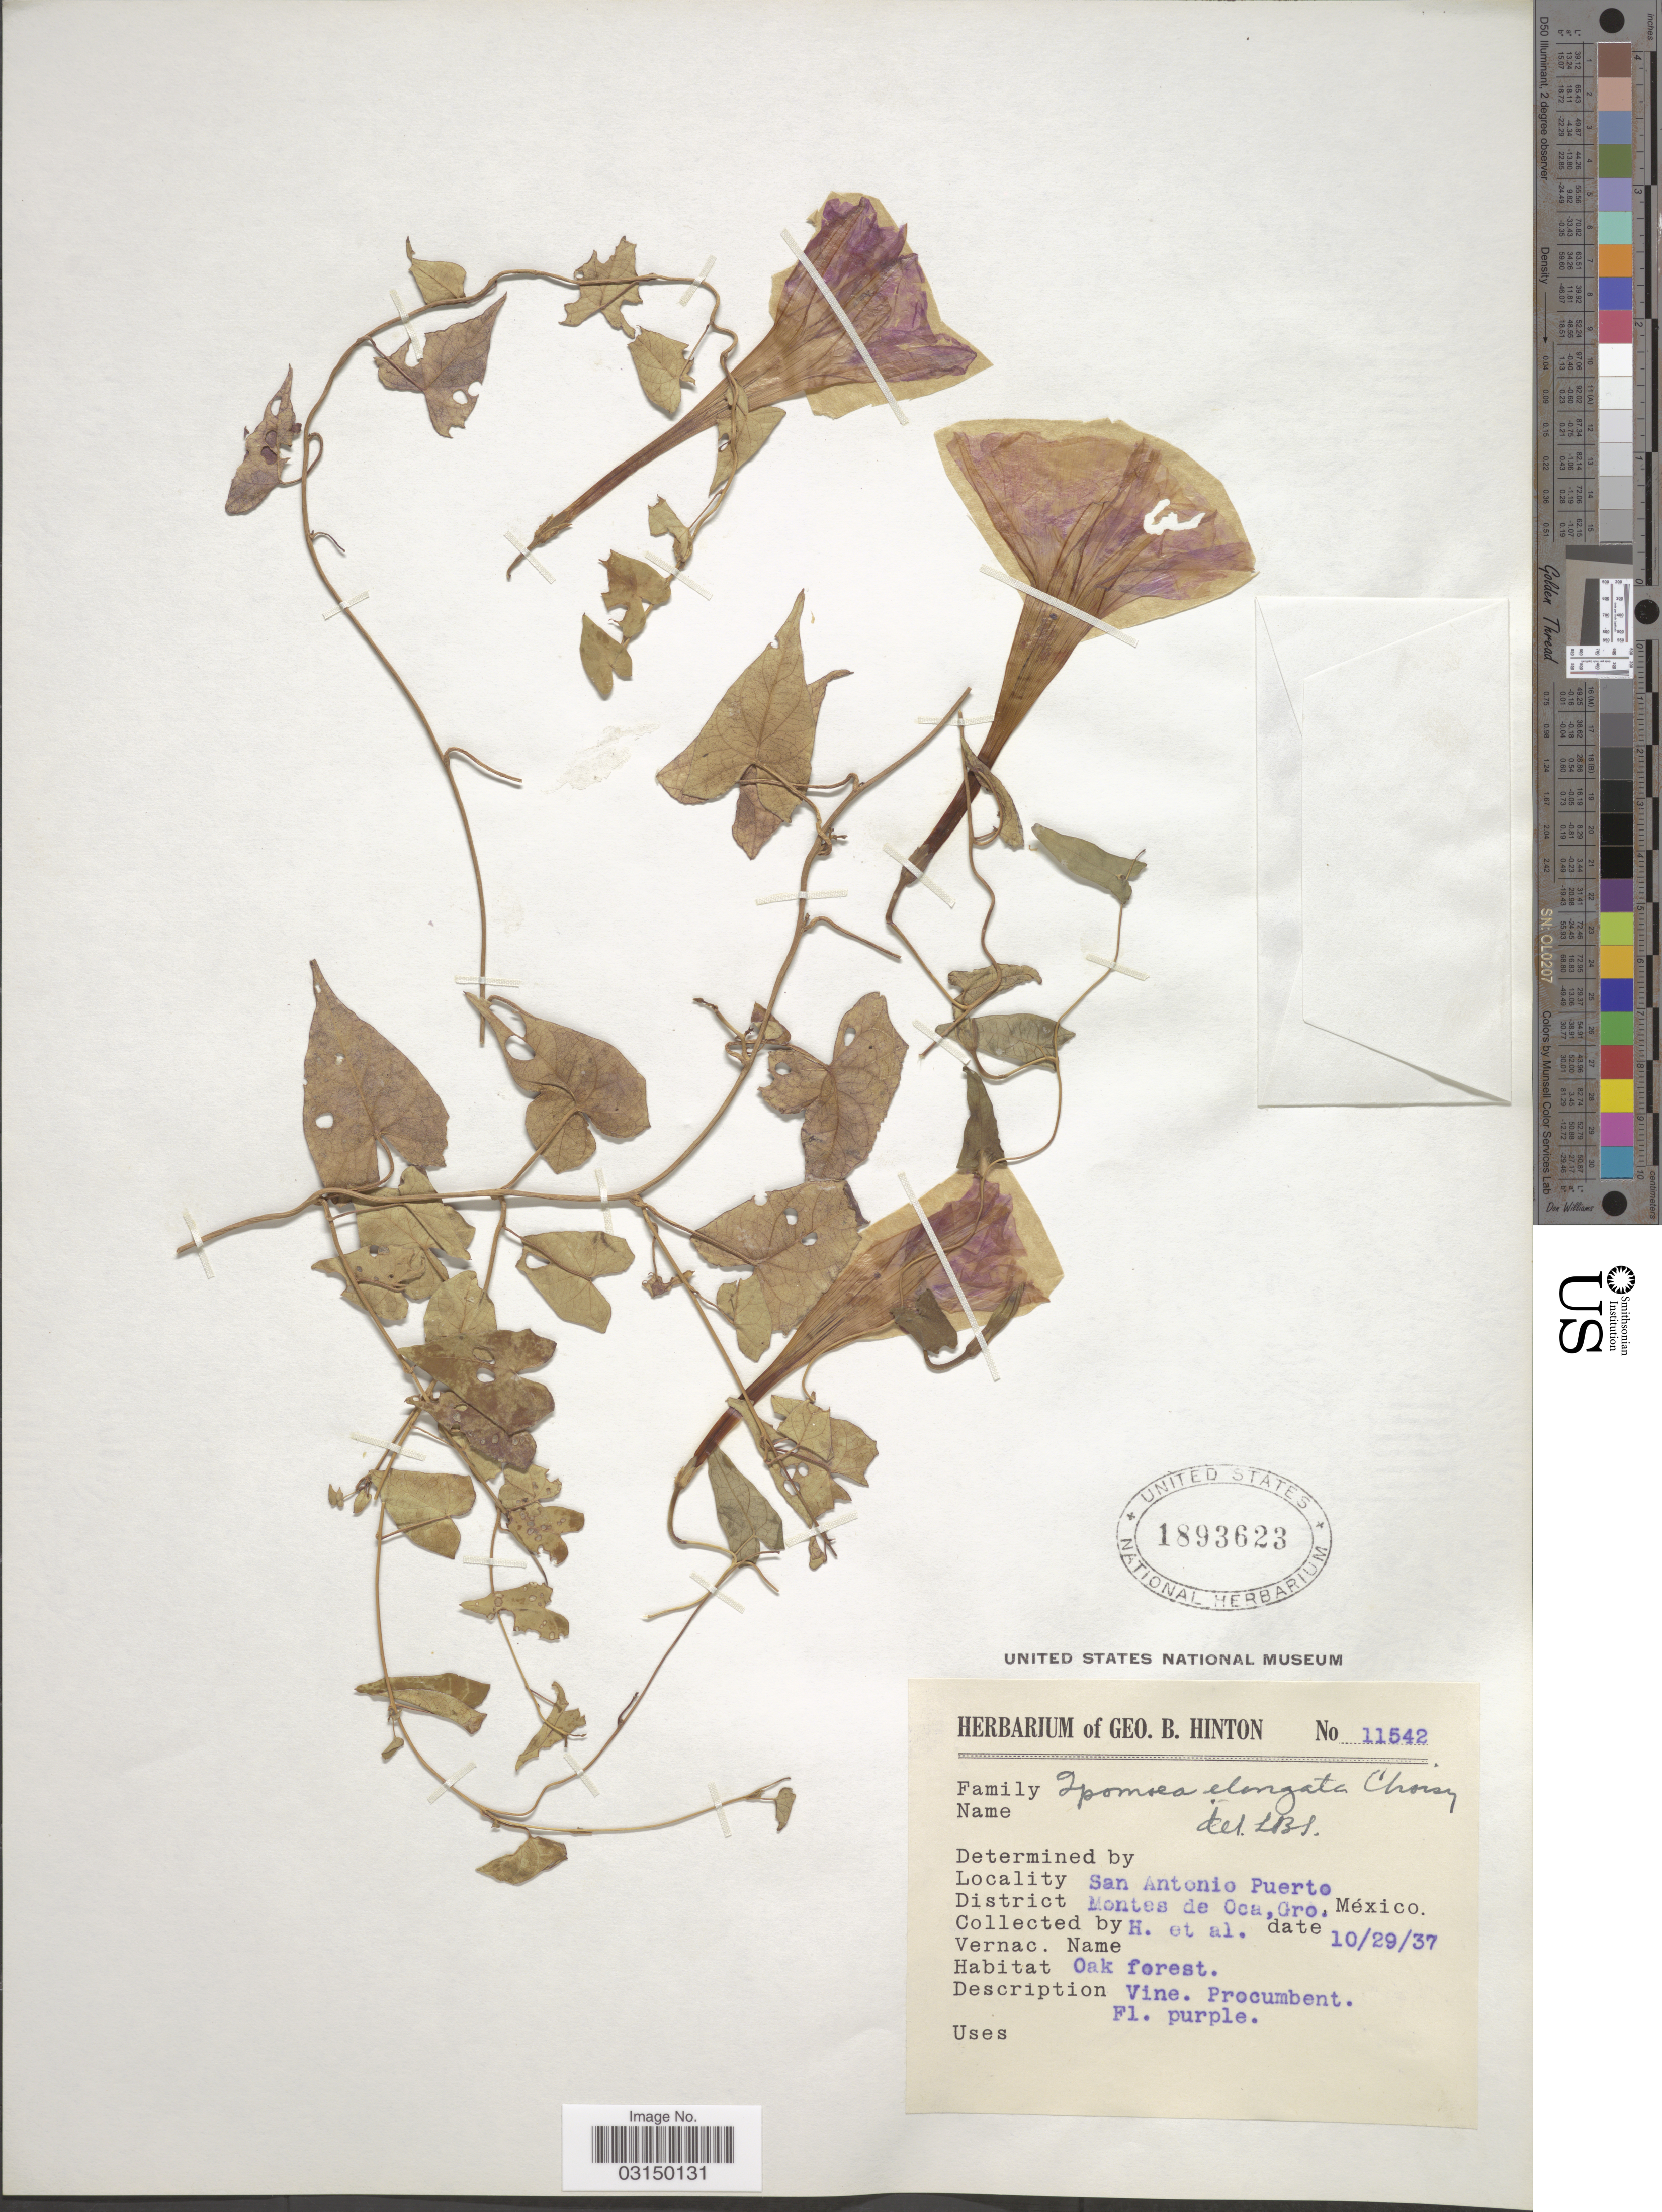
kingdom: Plantae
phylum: Tracheophyta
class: Magnoliopsida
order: Solanales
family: Convolvulaceae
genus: Ipomoea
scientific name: Ipomoea elongata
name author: Choisy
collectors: G. B. Hinton & et al.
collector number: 11542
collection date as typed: Transcribed d/m/y: 29/10/37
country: Mexico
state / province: Guerrero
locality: San Antonio Puerto. District Montes de Oca, Gro.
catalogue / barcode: US 1893623